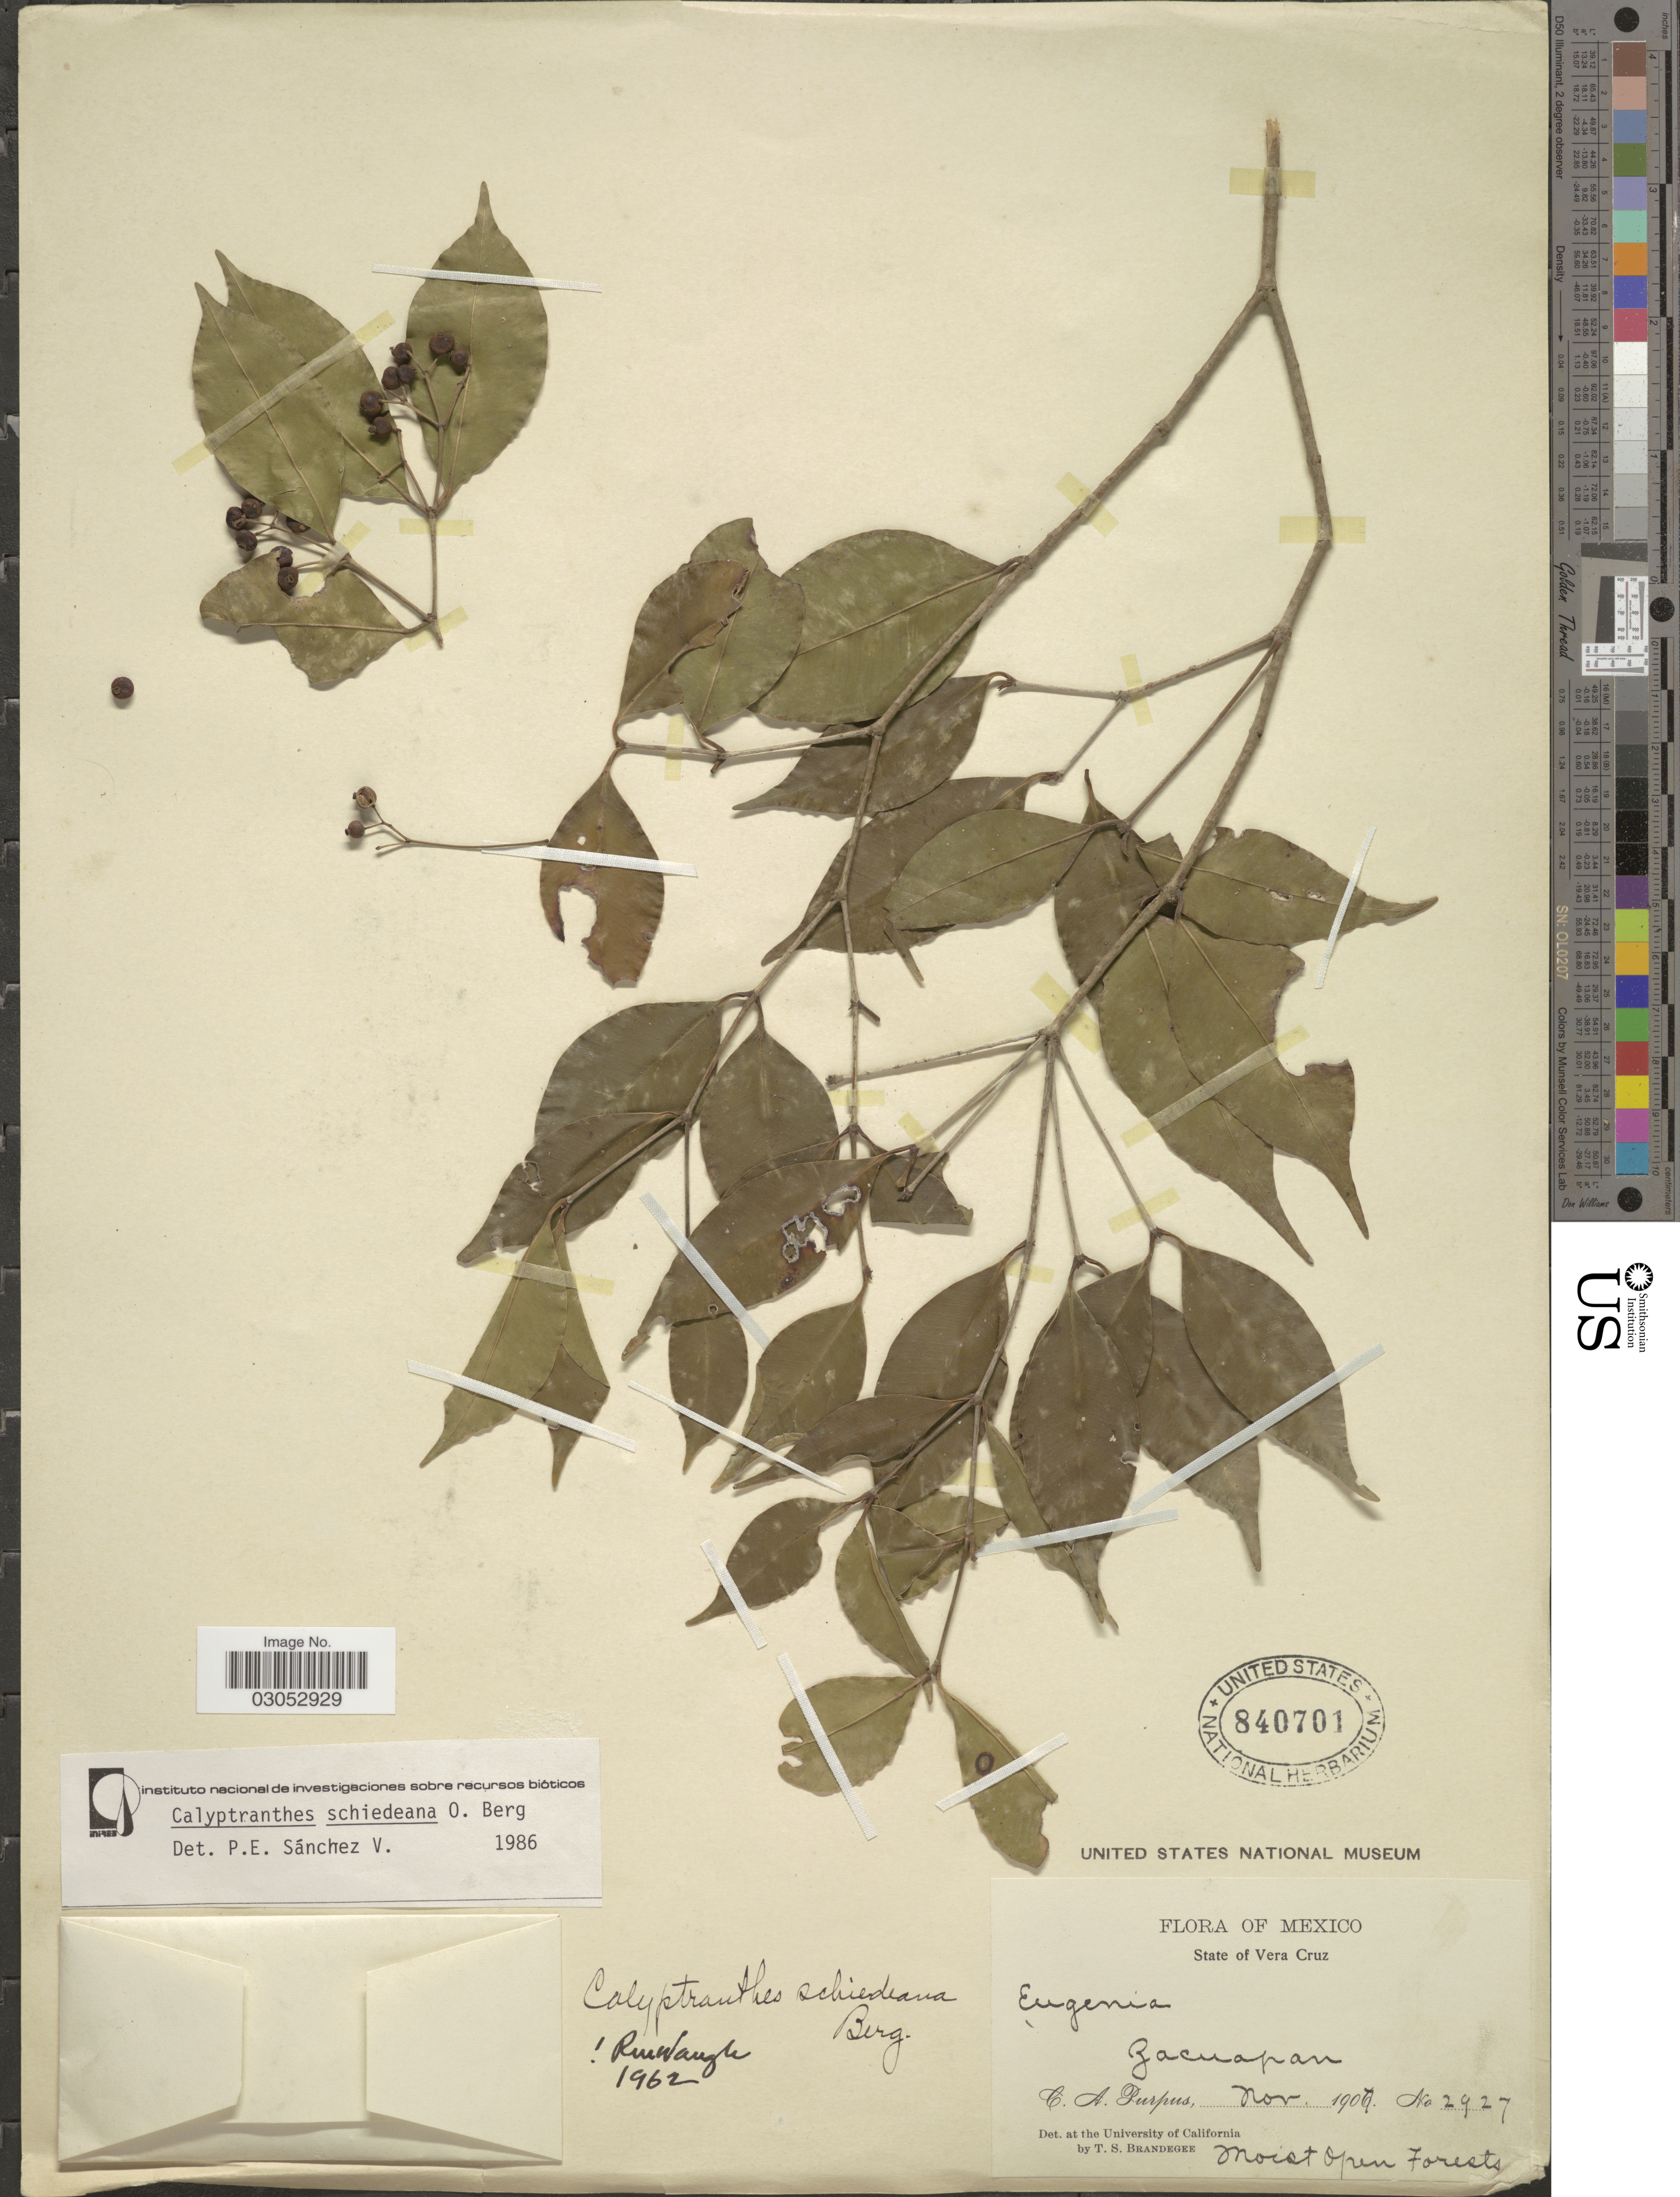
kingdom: Plantae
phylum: Tracheophyta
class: Magnoliopsida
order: Myrtales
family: Myrtaceae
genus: Myrcia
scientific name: Myrcia schiedeana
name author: (O. Berg) A.R. Lourenço & Sánchez-Cháv.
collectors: C. A. Purpus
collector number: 2927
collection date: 1907-11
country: Mexico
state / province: Veracruz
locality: State of Vera Cruz, Zacuapan.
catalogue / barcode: US 840701